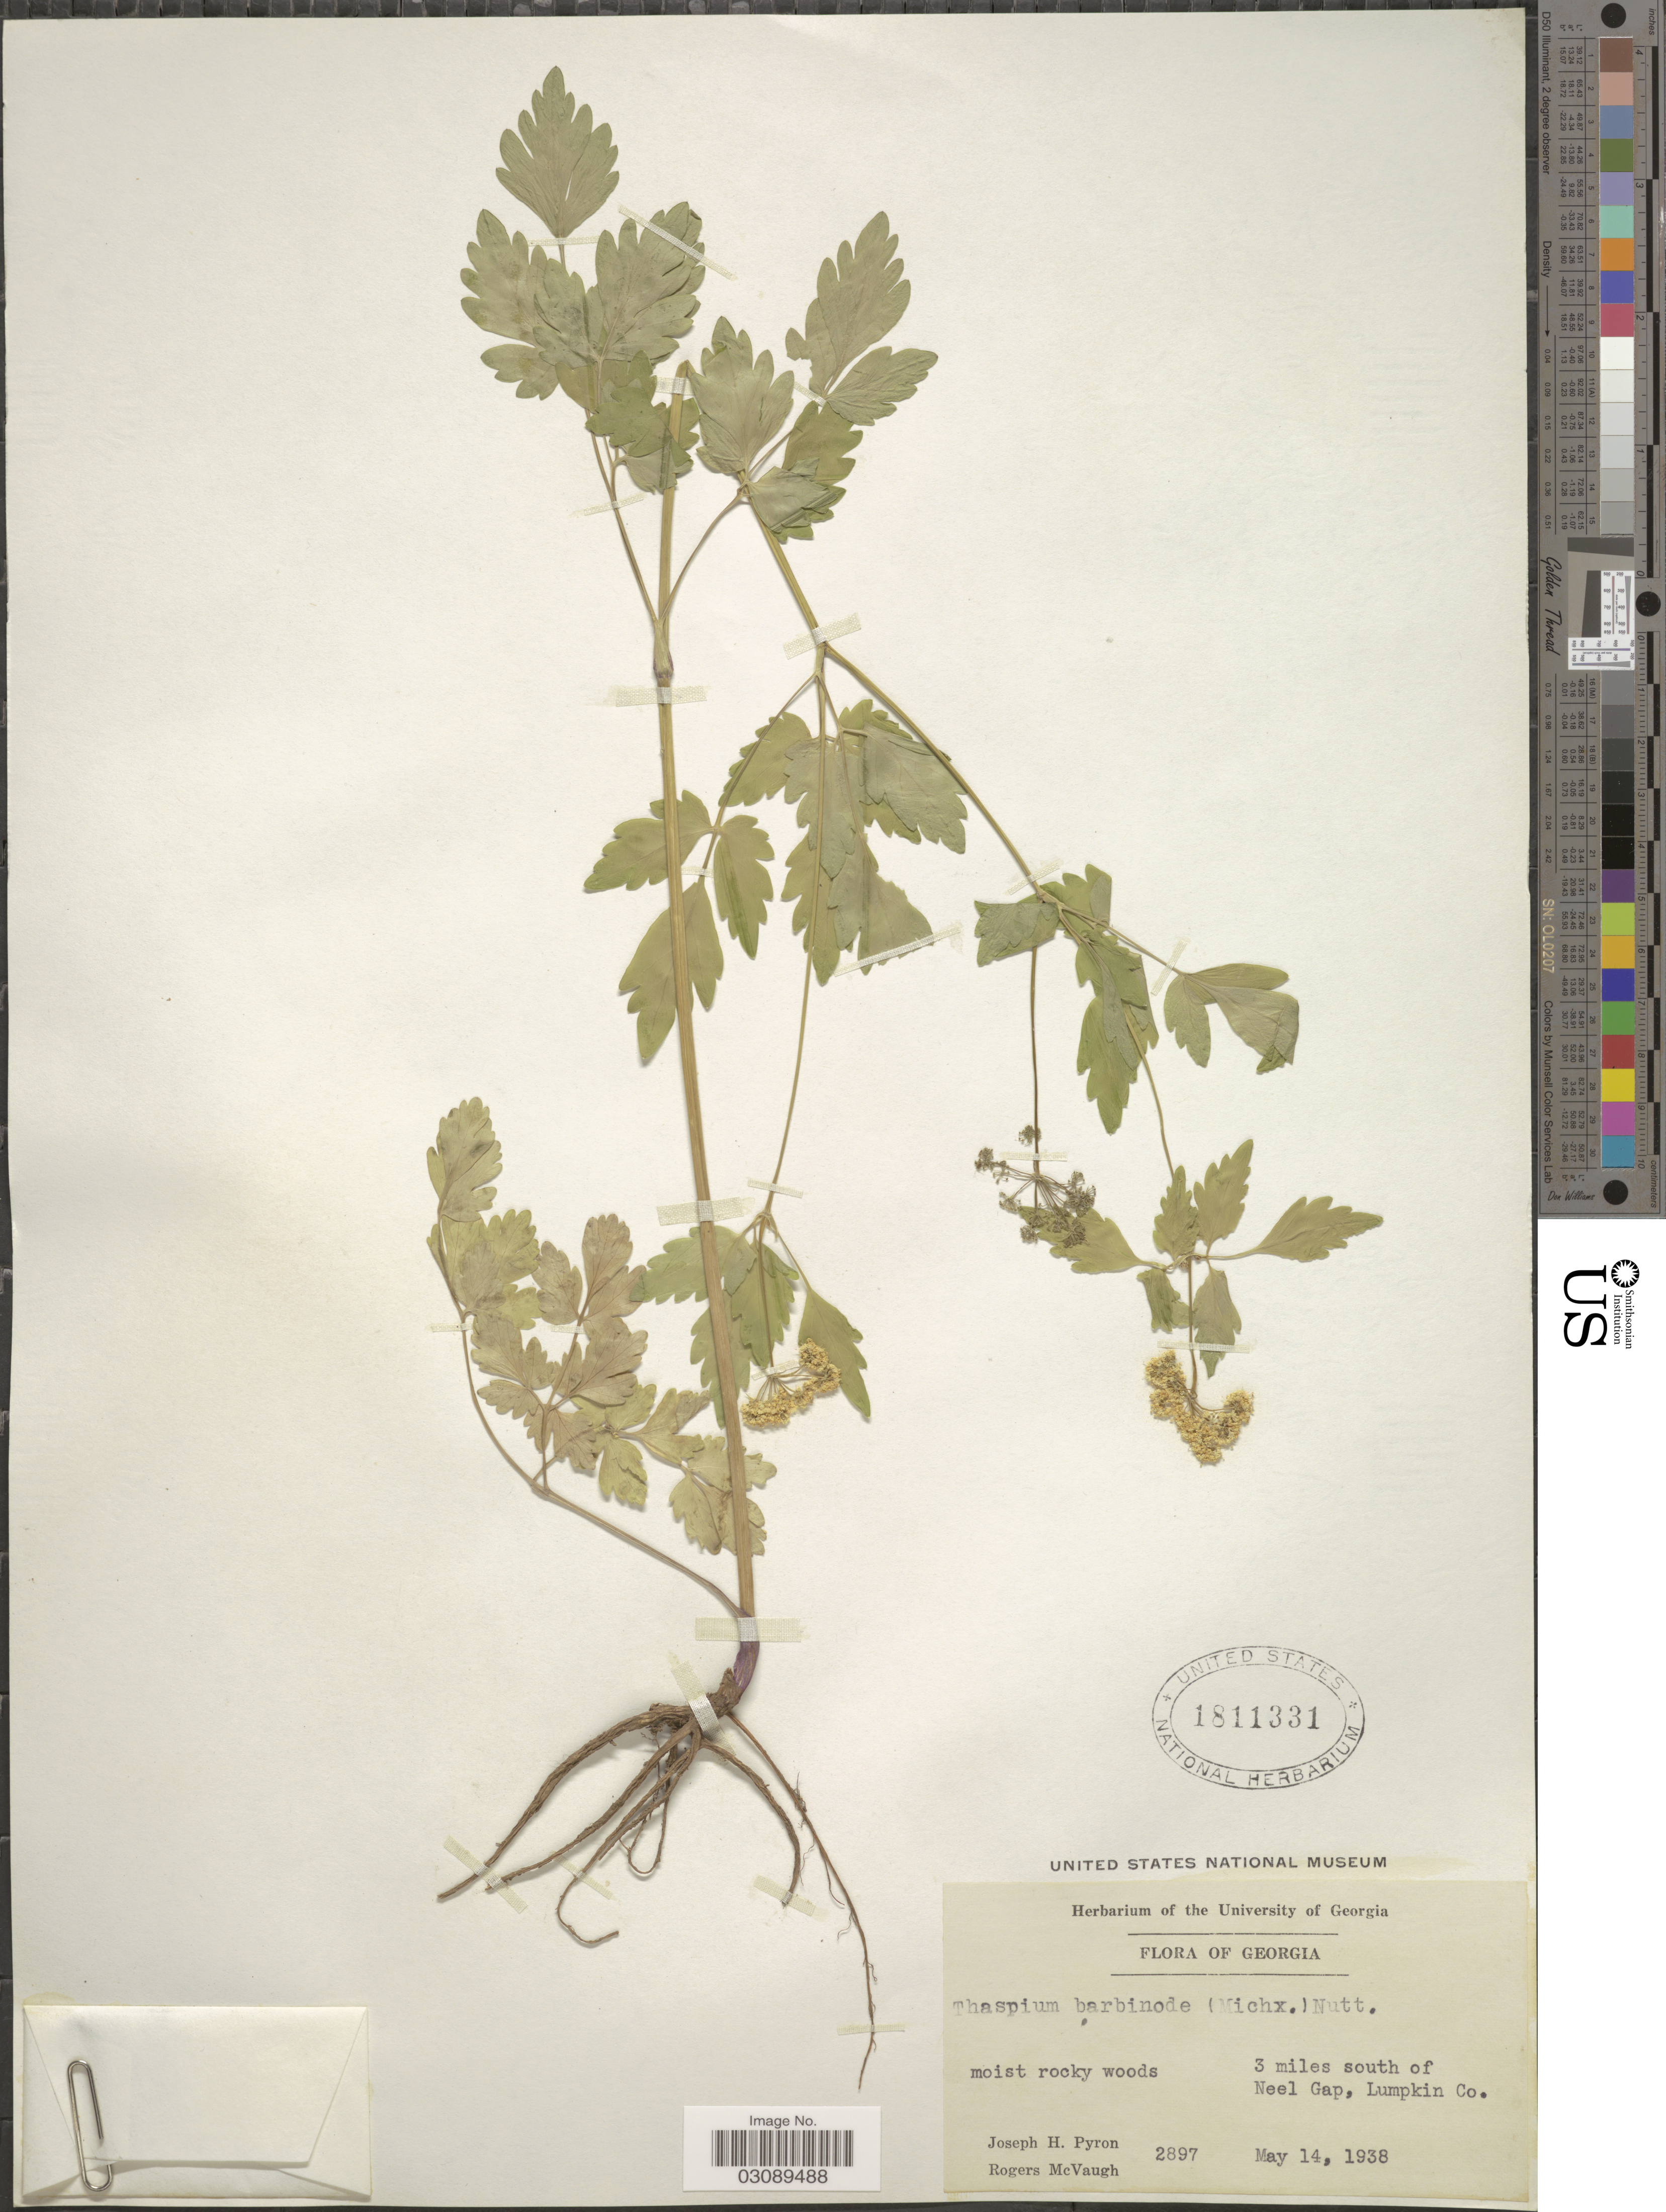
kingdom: Plantae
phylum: Tracheophyta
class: Magnoliopsida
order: Apiales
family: Apiaceae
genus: Thaspium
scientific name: Thaspium barbinode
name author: (Michx.) Nutt.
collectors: J. H. Pyron & R. McVaugh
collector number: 2897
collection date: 1938-05-14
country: United States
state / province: Georgia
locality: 3 miles south of Neel Gap, Lumpkin Co.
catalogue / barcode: US 1811331